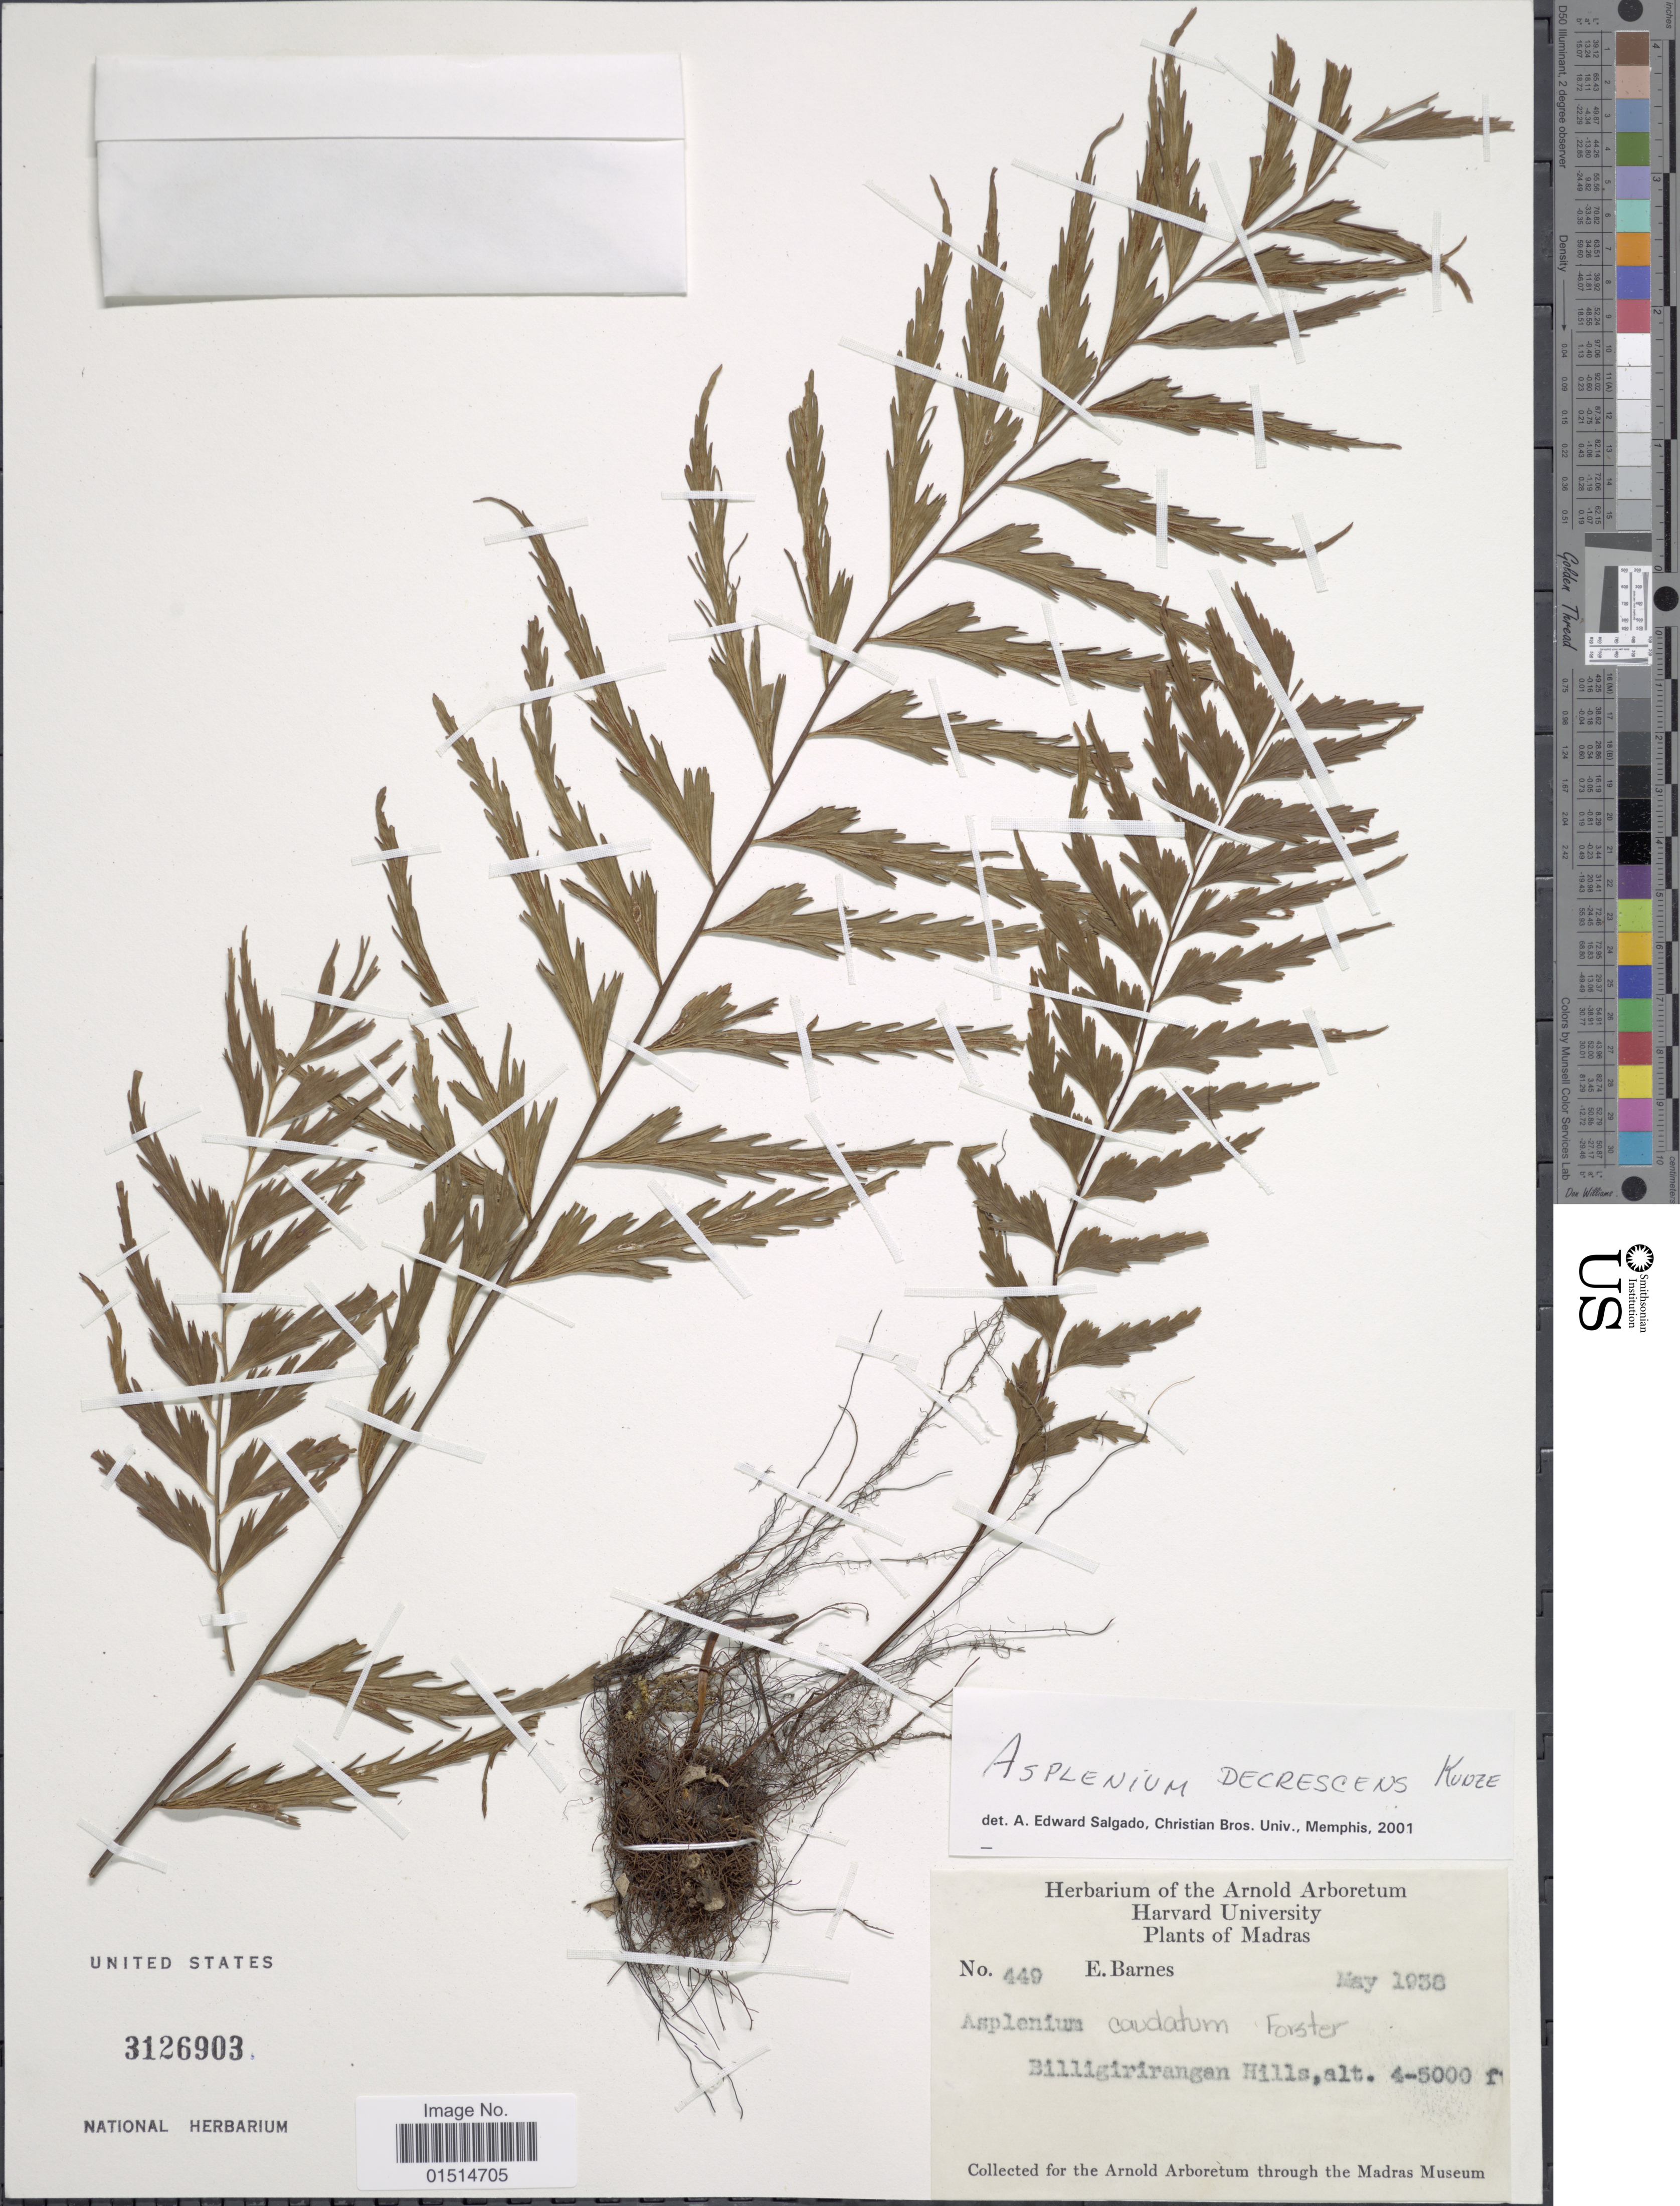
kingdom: Plantae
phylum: Tracheophyta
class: Polypodiopsida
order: Polypodiales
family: Aspleniaceae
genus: Asplenium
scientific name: Asplenium decrescens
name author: Kunze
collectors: E. Barnes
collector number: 449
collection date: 1938-05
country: India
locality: Madras, Billigirirangan Hills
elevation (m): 1219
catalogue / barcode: US 3126903